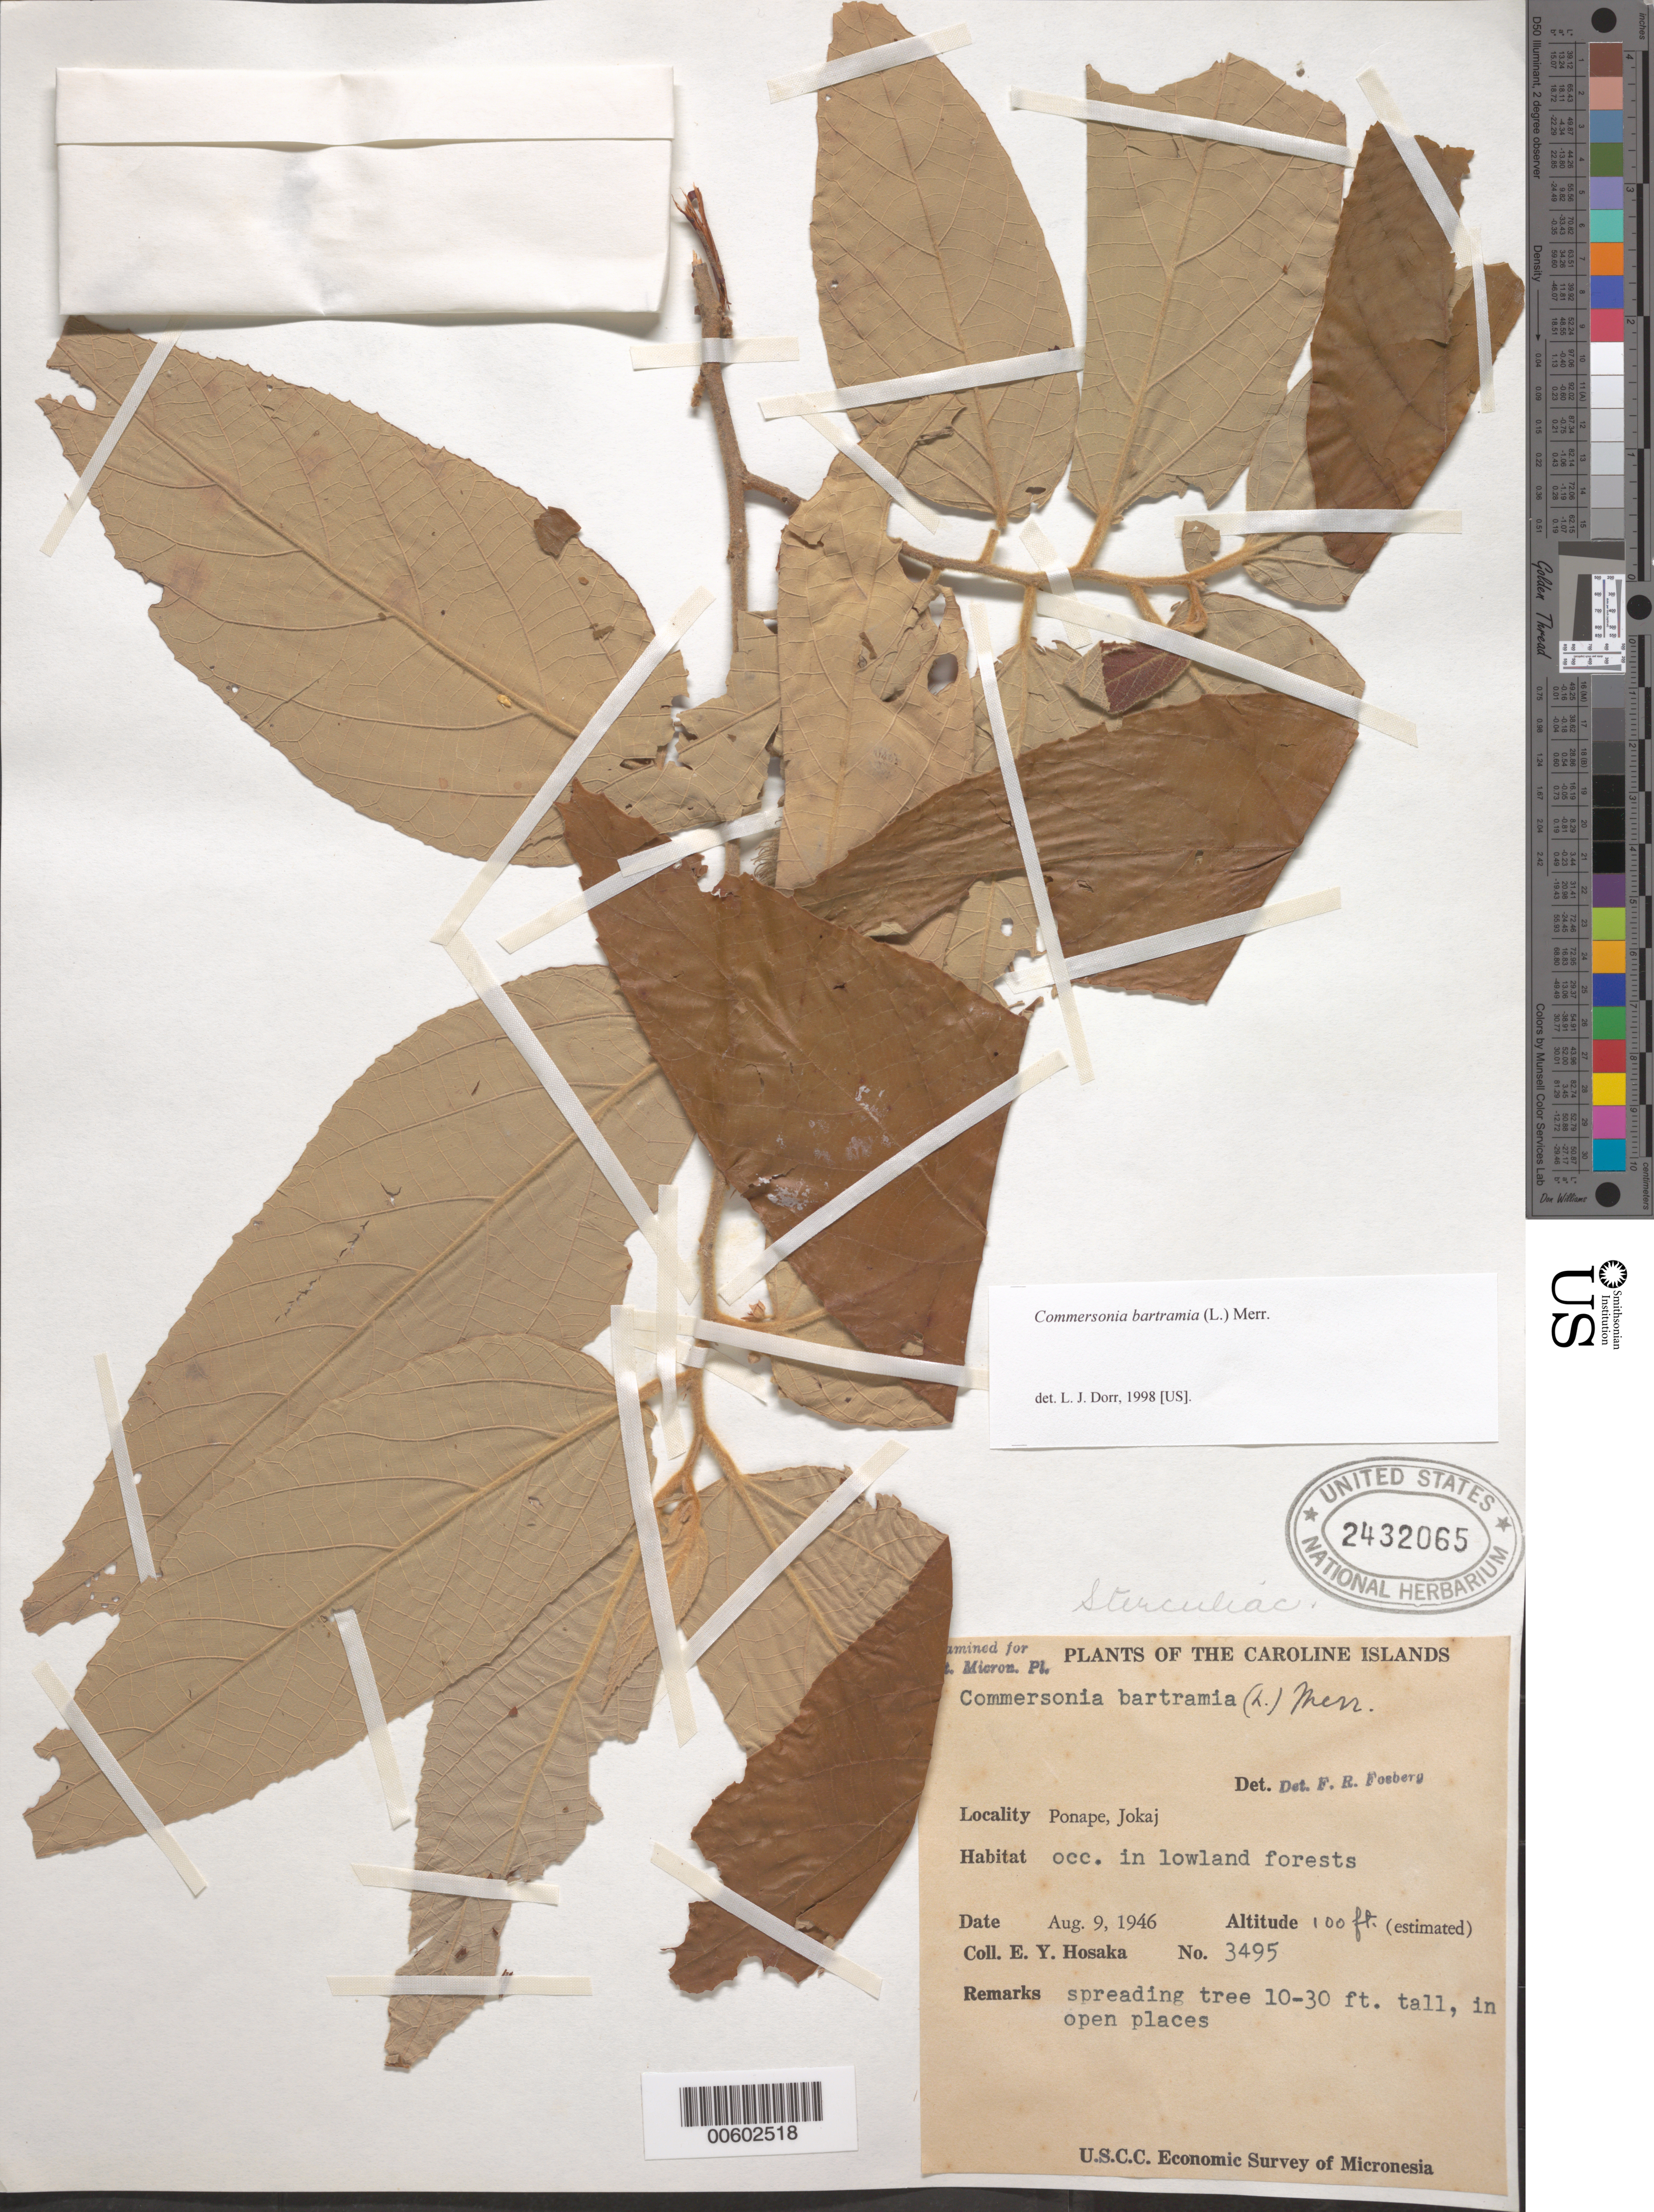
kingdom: Plantae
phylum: Tracheophyta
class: Magnoliopsida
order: Malvales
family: Malvaceae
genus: Commersonia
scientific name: Commersonia bartramia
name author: (L.) Merr.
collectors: E. Y. Hosaka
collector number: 3495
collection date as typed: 09 Aug 1946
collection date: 1946-08-09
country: Micronesia, Federated States of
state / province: Pohnpei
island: Pohnpei [Ponape]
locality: Ponape. Jokaj. [Jokaj = Sokehs I.]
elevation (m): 30.48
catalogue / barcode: US 2432065